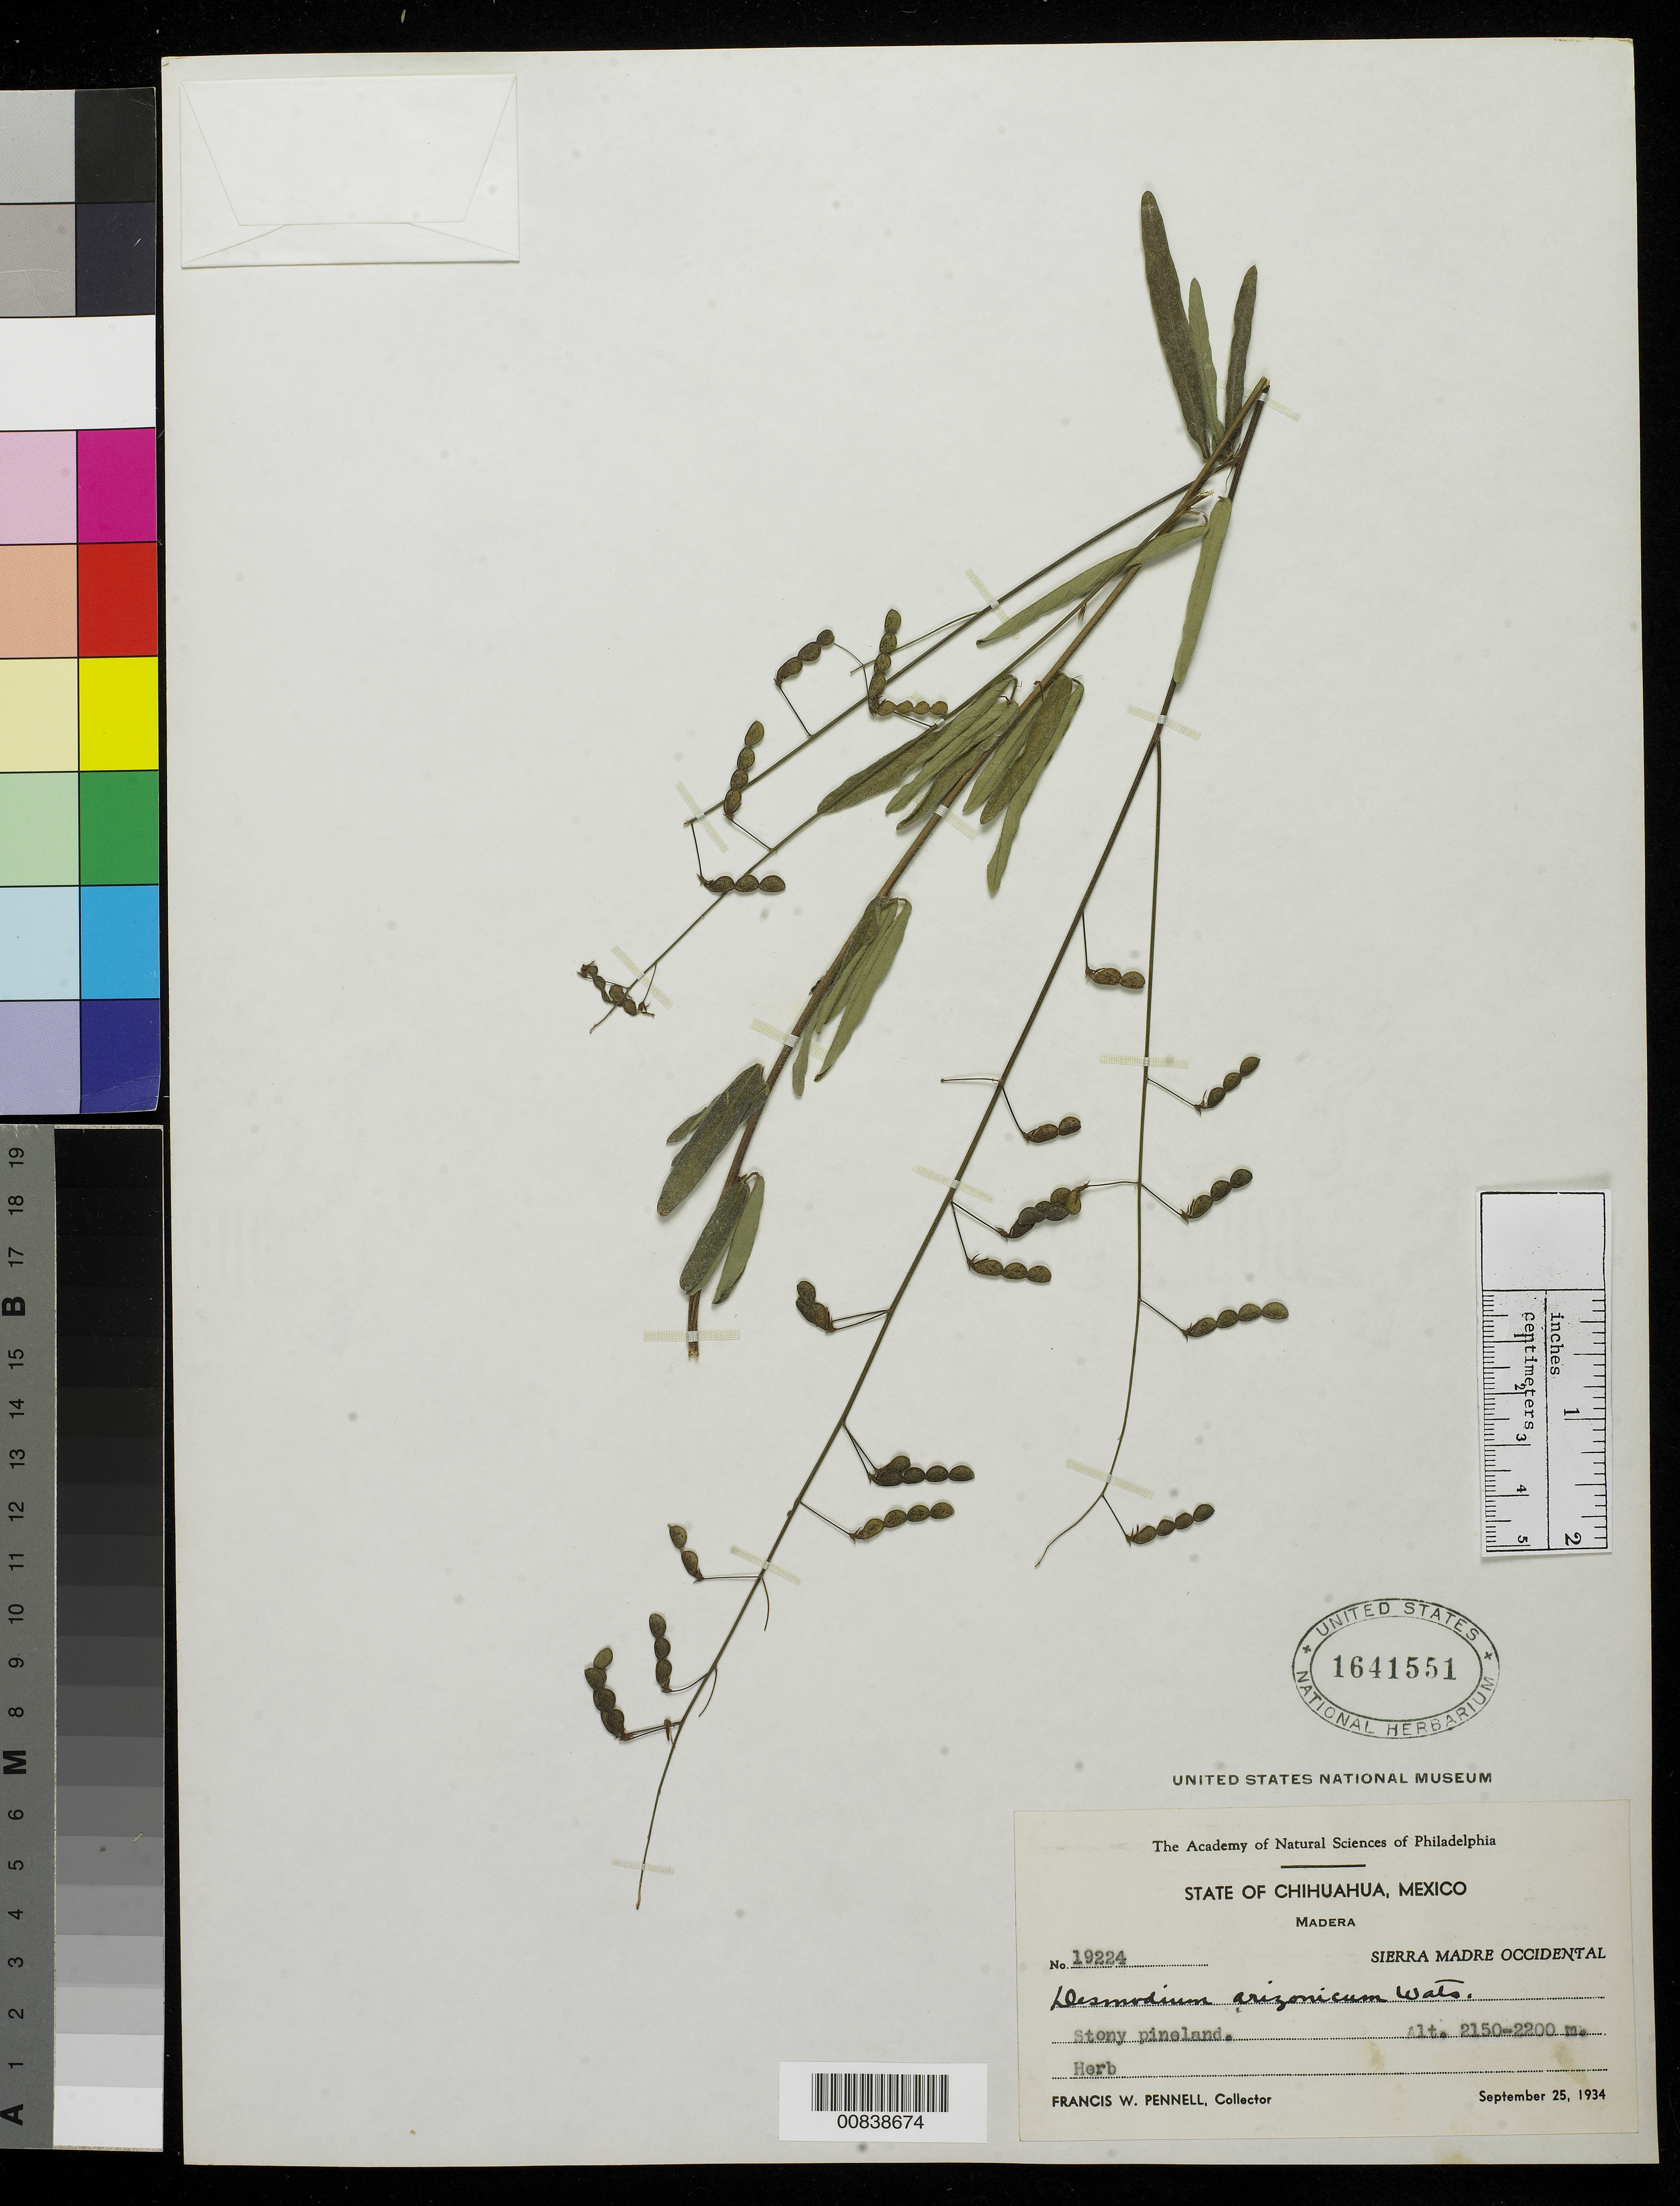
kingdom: Plantae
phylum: Tracheophyta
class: Magnoliopsida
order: Fabales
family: Fabaceae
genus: Desmodium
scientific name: Desmodium arizonicum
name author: S. Watson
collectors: F. W. Pennell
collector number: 19224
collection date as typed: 25 Sep 1934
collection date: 1934-09-25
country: Mexico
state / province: Chihuahua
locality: Madera, Sierra Madre Occidental, Chihuahua.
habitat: Stony pineland.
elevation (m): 2200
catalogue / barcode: US 1641551